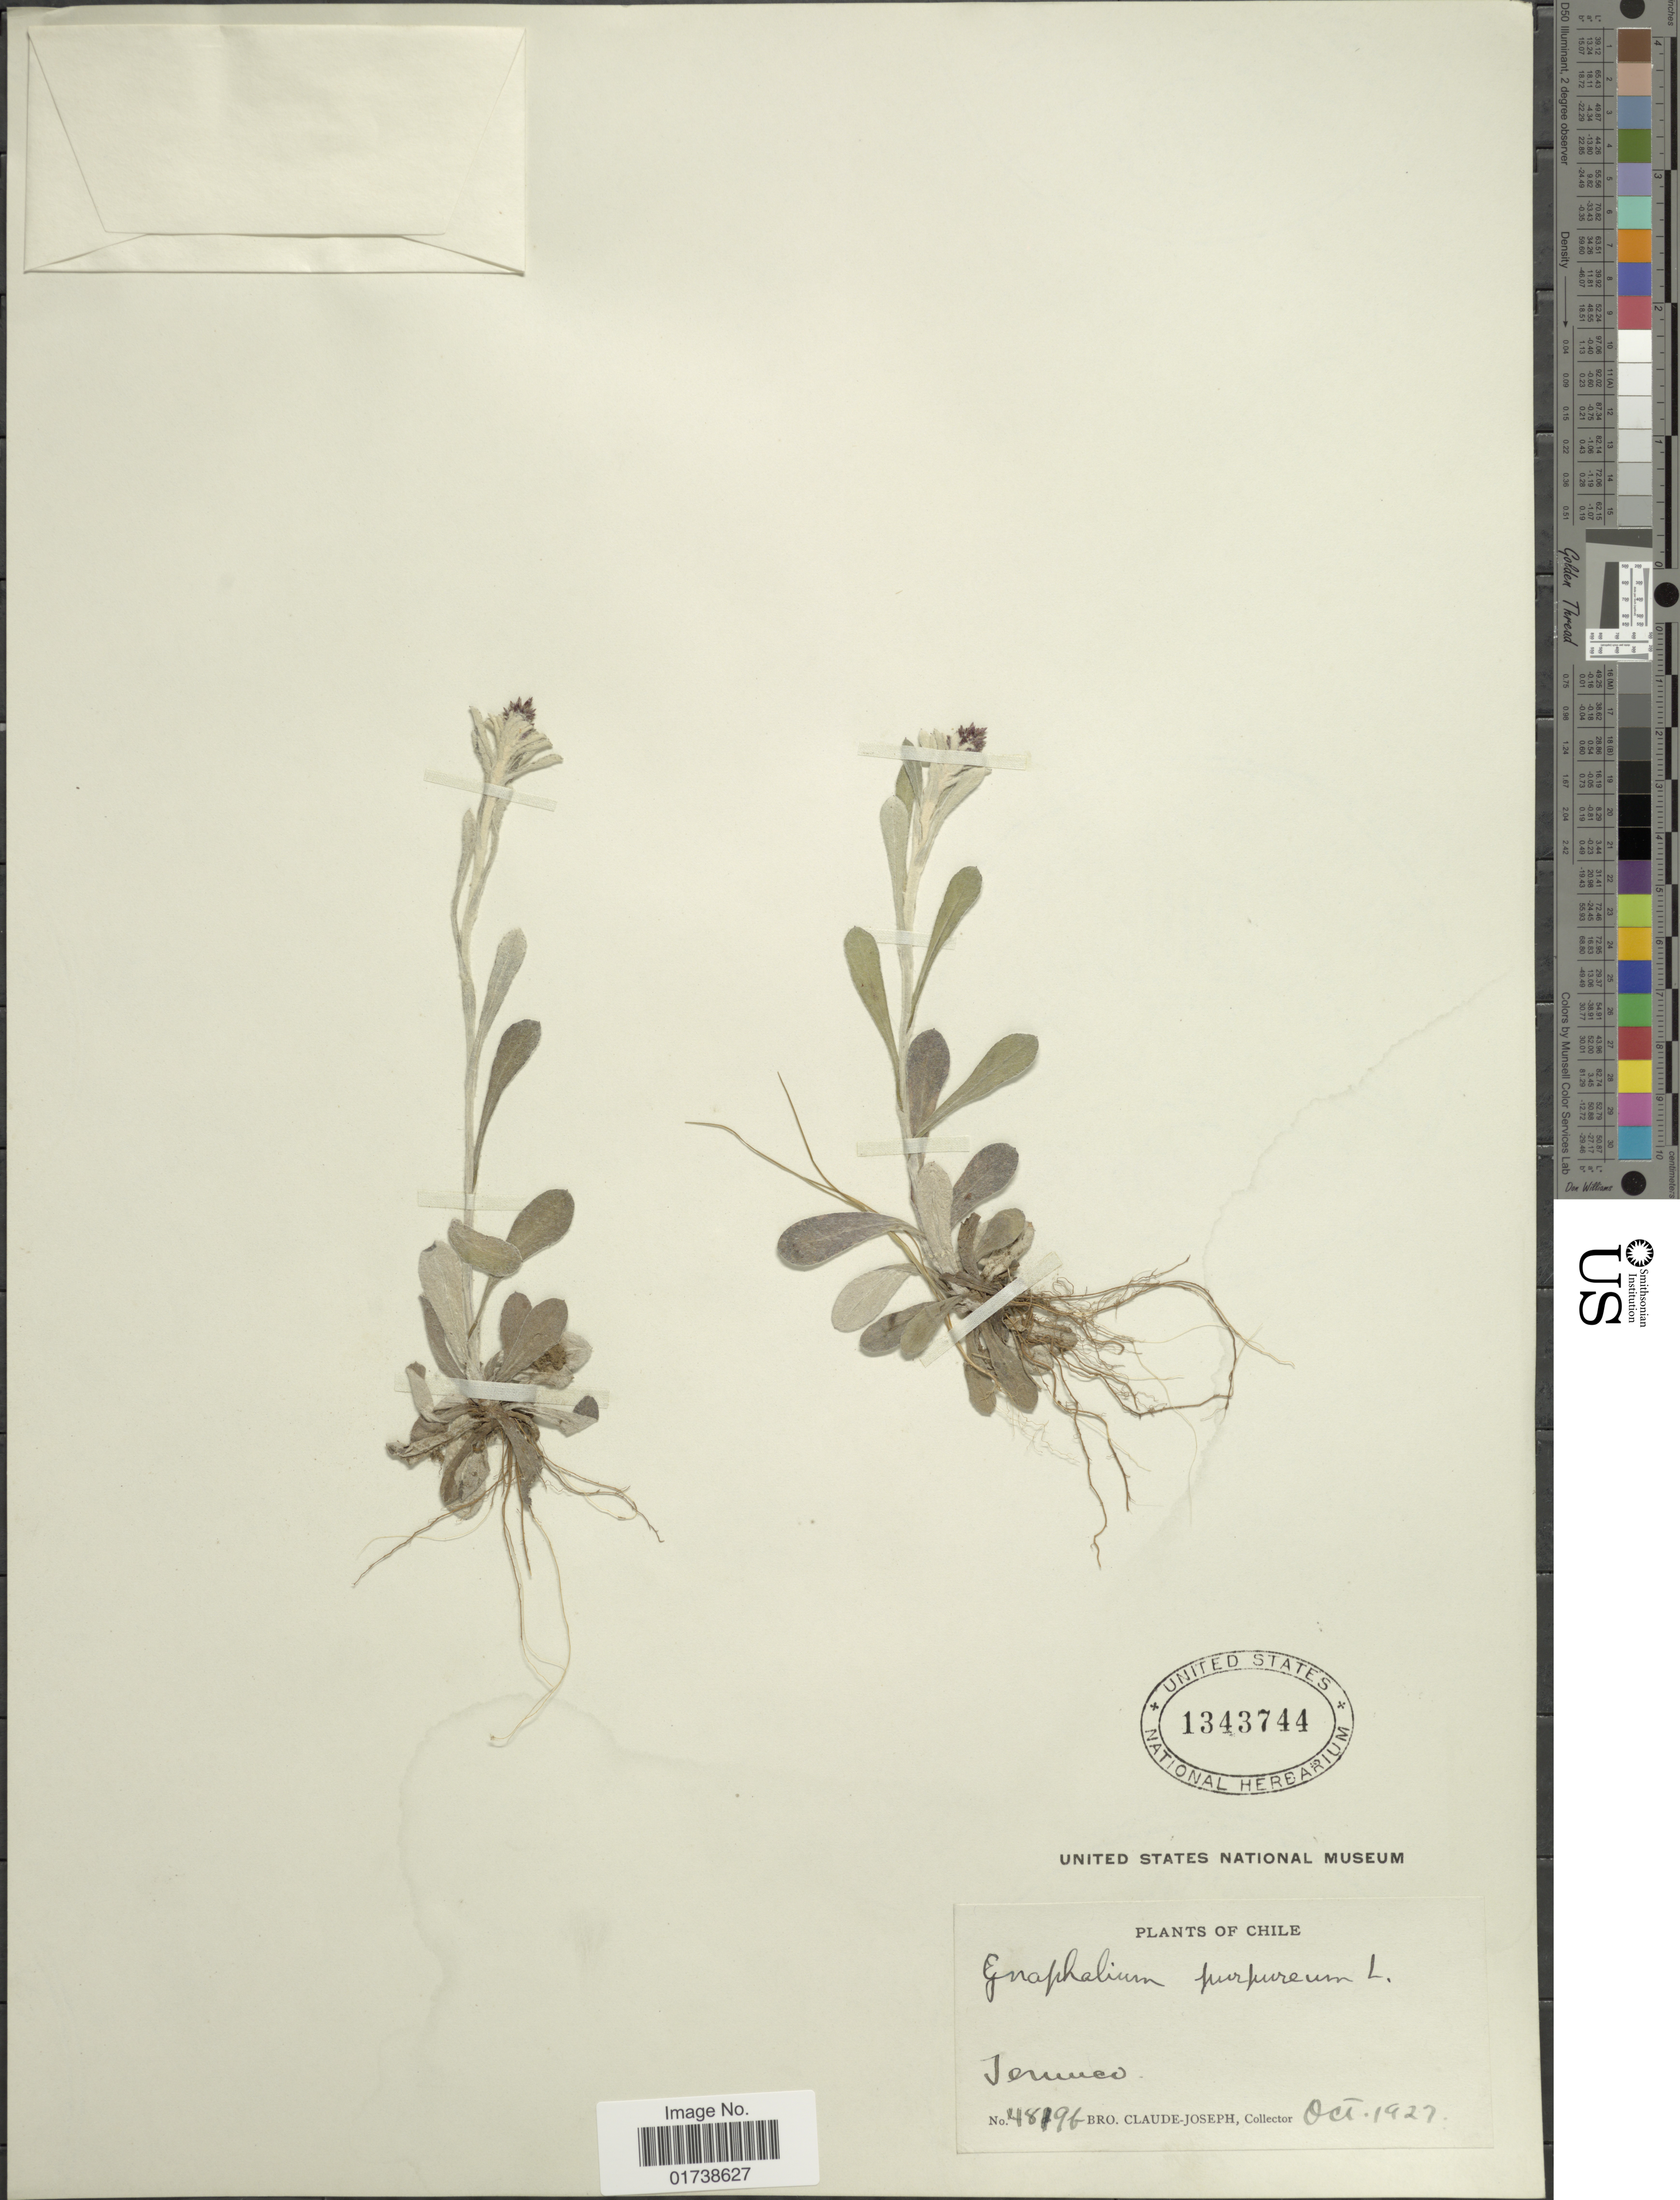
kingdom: Plantae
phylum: Tracheophyta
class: Magnoliopsida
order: Asterales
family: Asteraceae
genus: Gamochaeta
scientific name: Gamochaeta purpurea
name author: (L.) Cabrera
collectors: Bro. Claude-Joseph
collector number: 4819b*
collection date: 1927-10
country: Chile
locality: Jerunco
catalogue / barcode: US 1343744